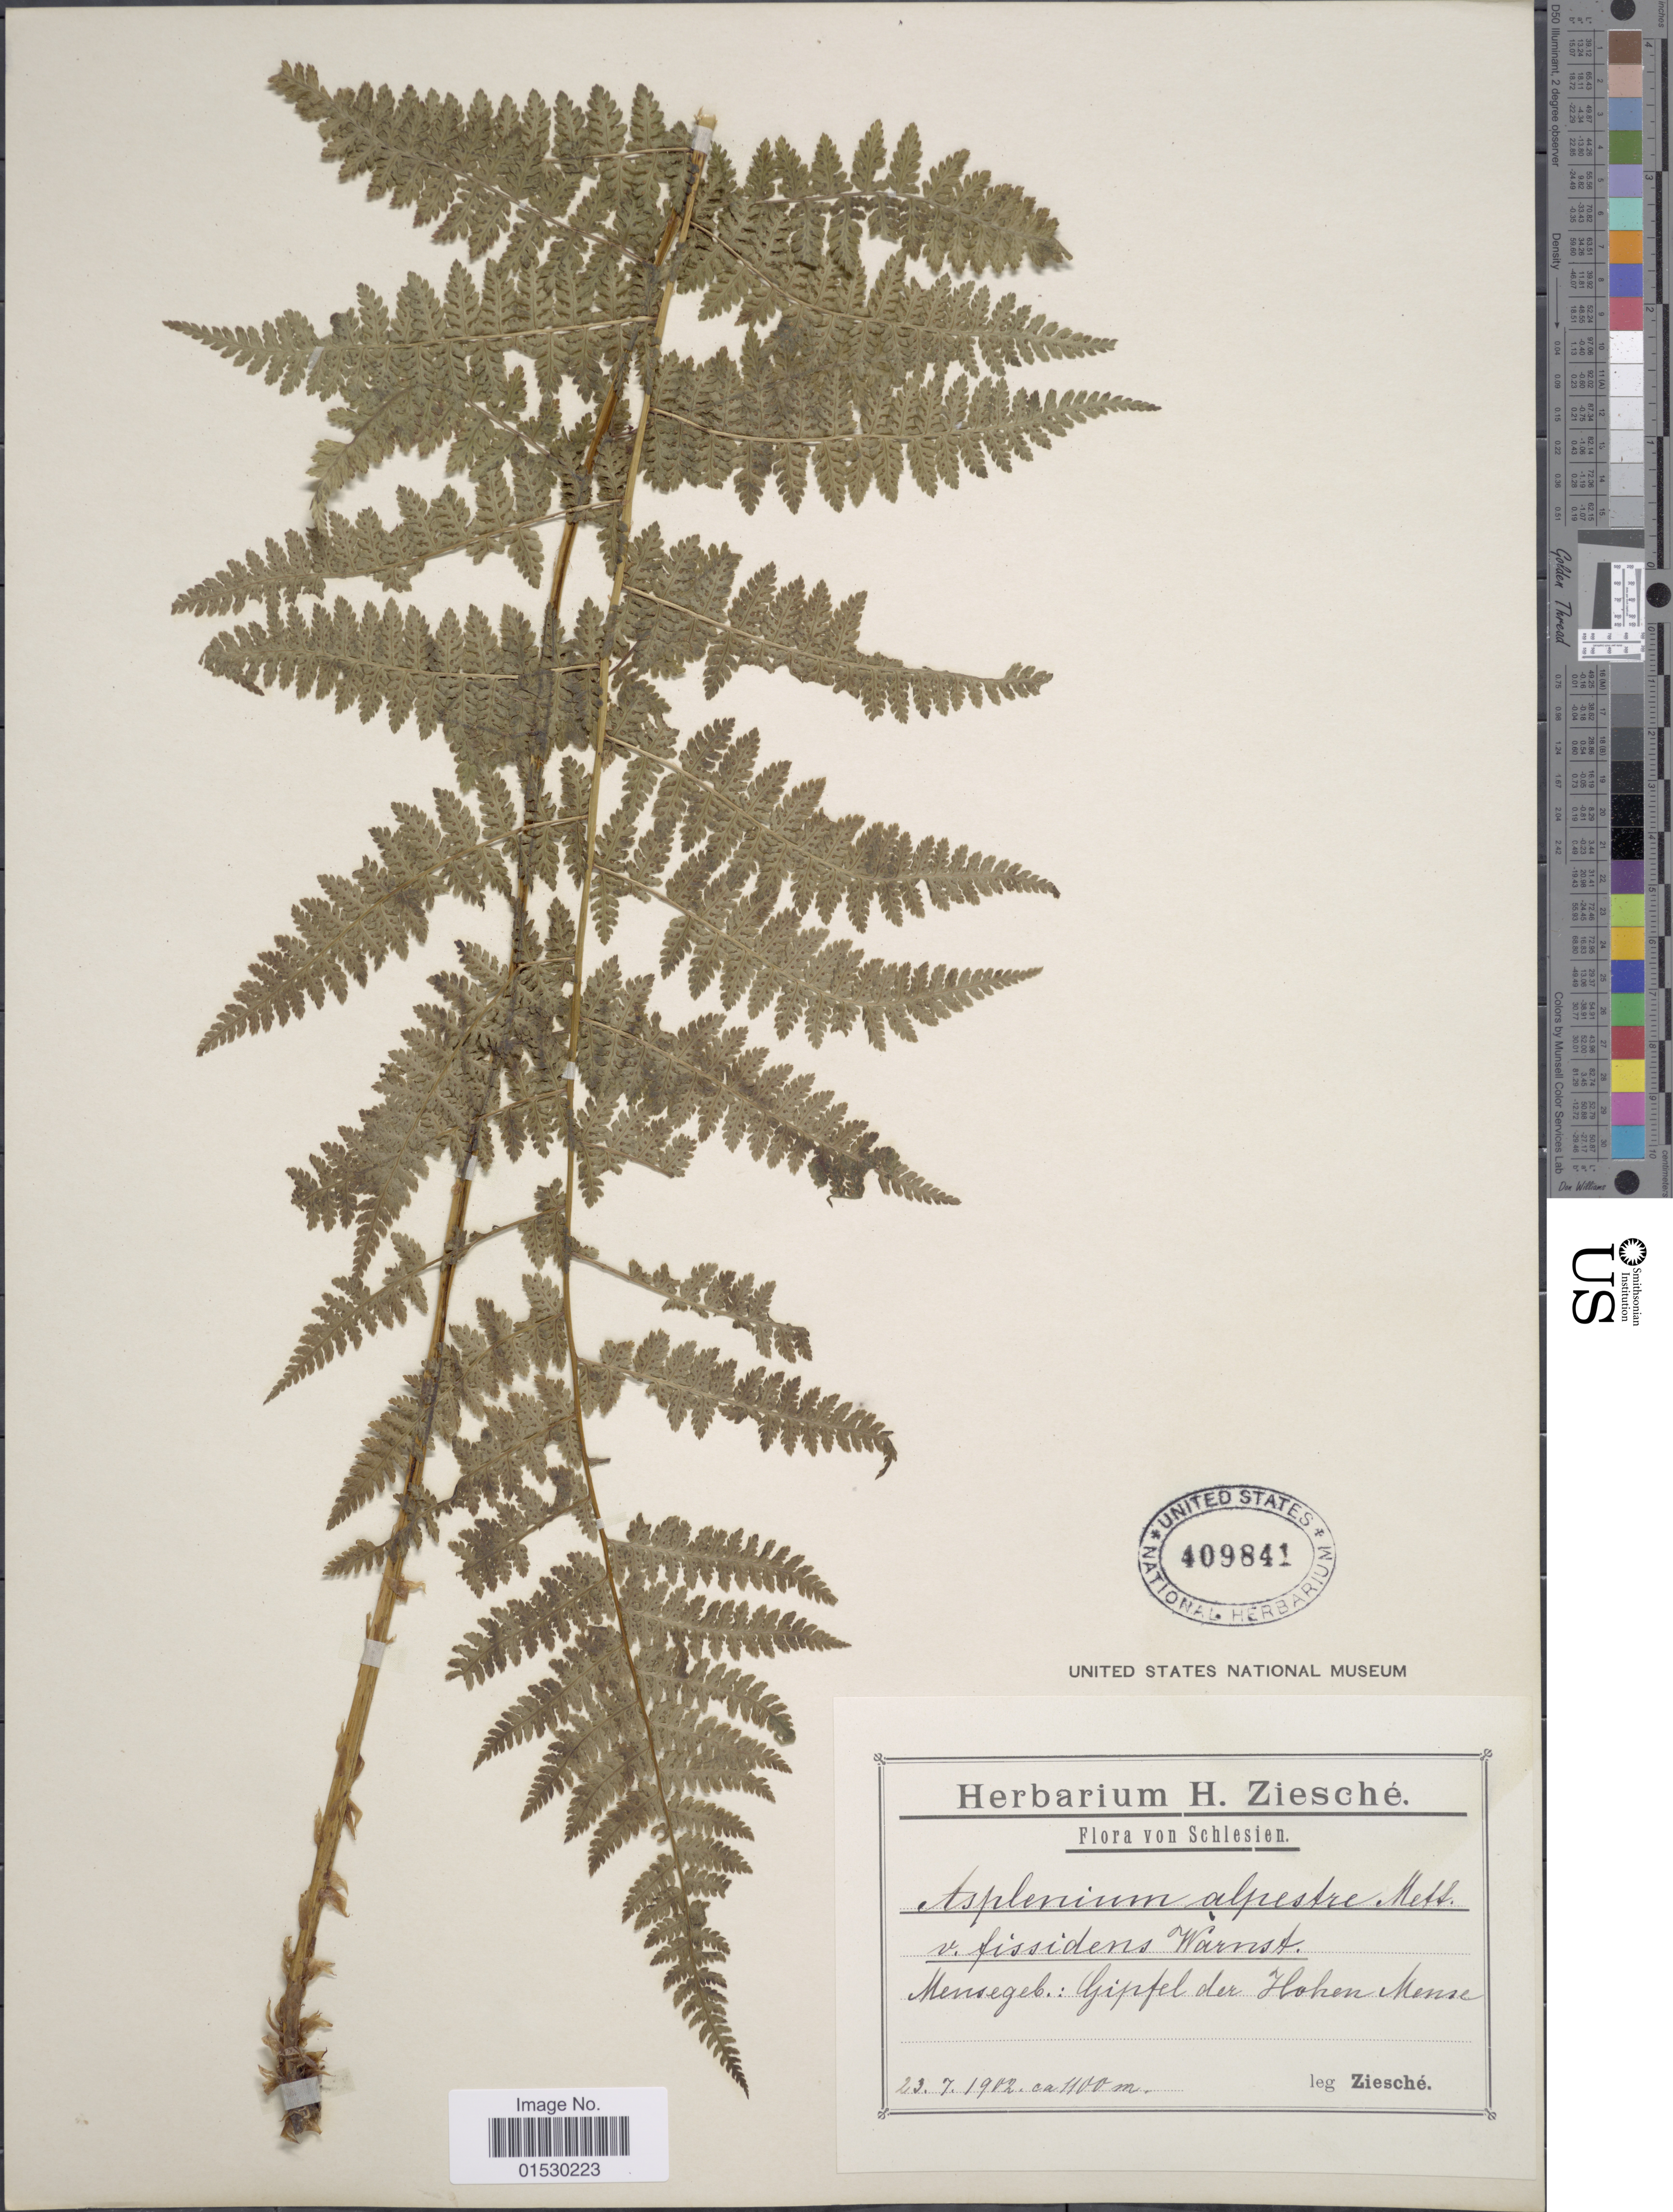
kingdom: Plantae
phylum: Tracheophyta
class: Polypodiopsida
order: Polypodiales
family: Athyriaceae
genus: Athyrium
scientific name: Athyrium filix-femina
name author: (L.) Roth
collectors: Ziesché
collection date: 1902-07-23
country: Poland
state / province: Slaskie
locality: Schlesien, Mensegeb: Gipfel der Hohen Mense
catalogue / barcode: US 409841